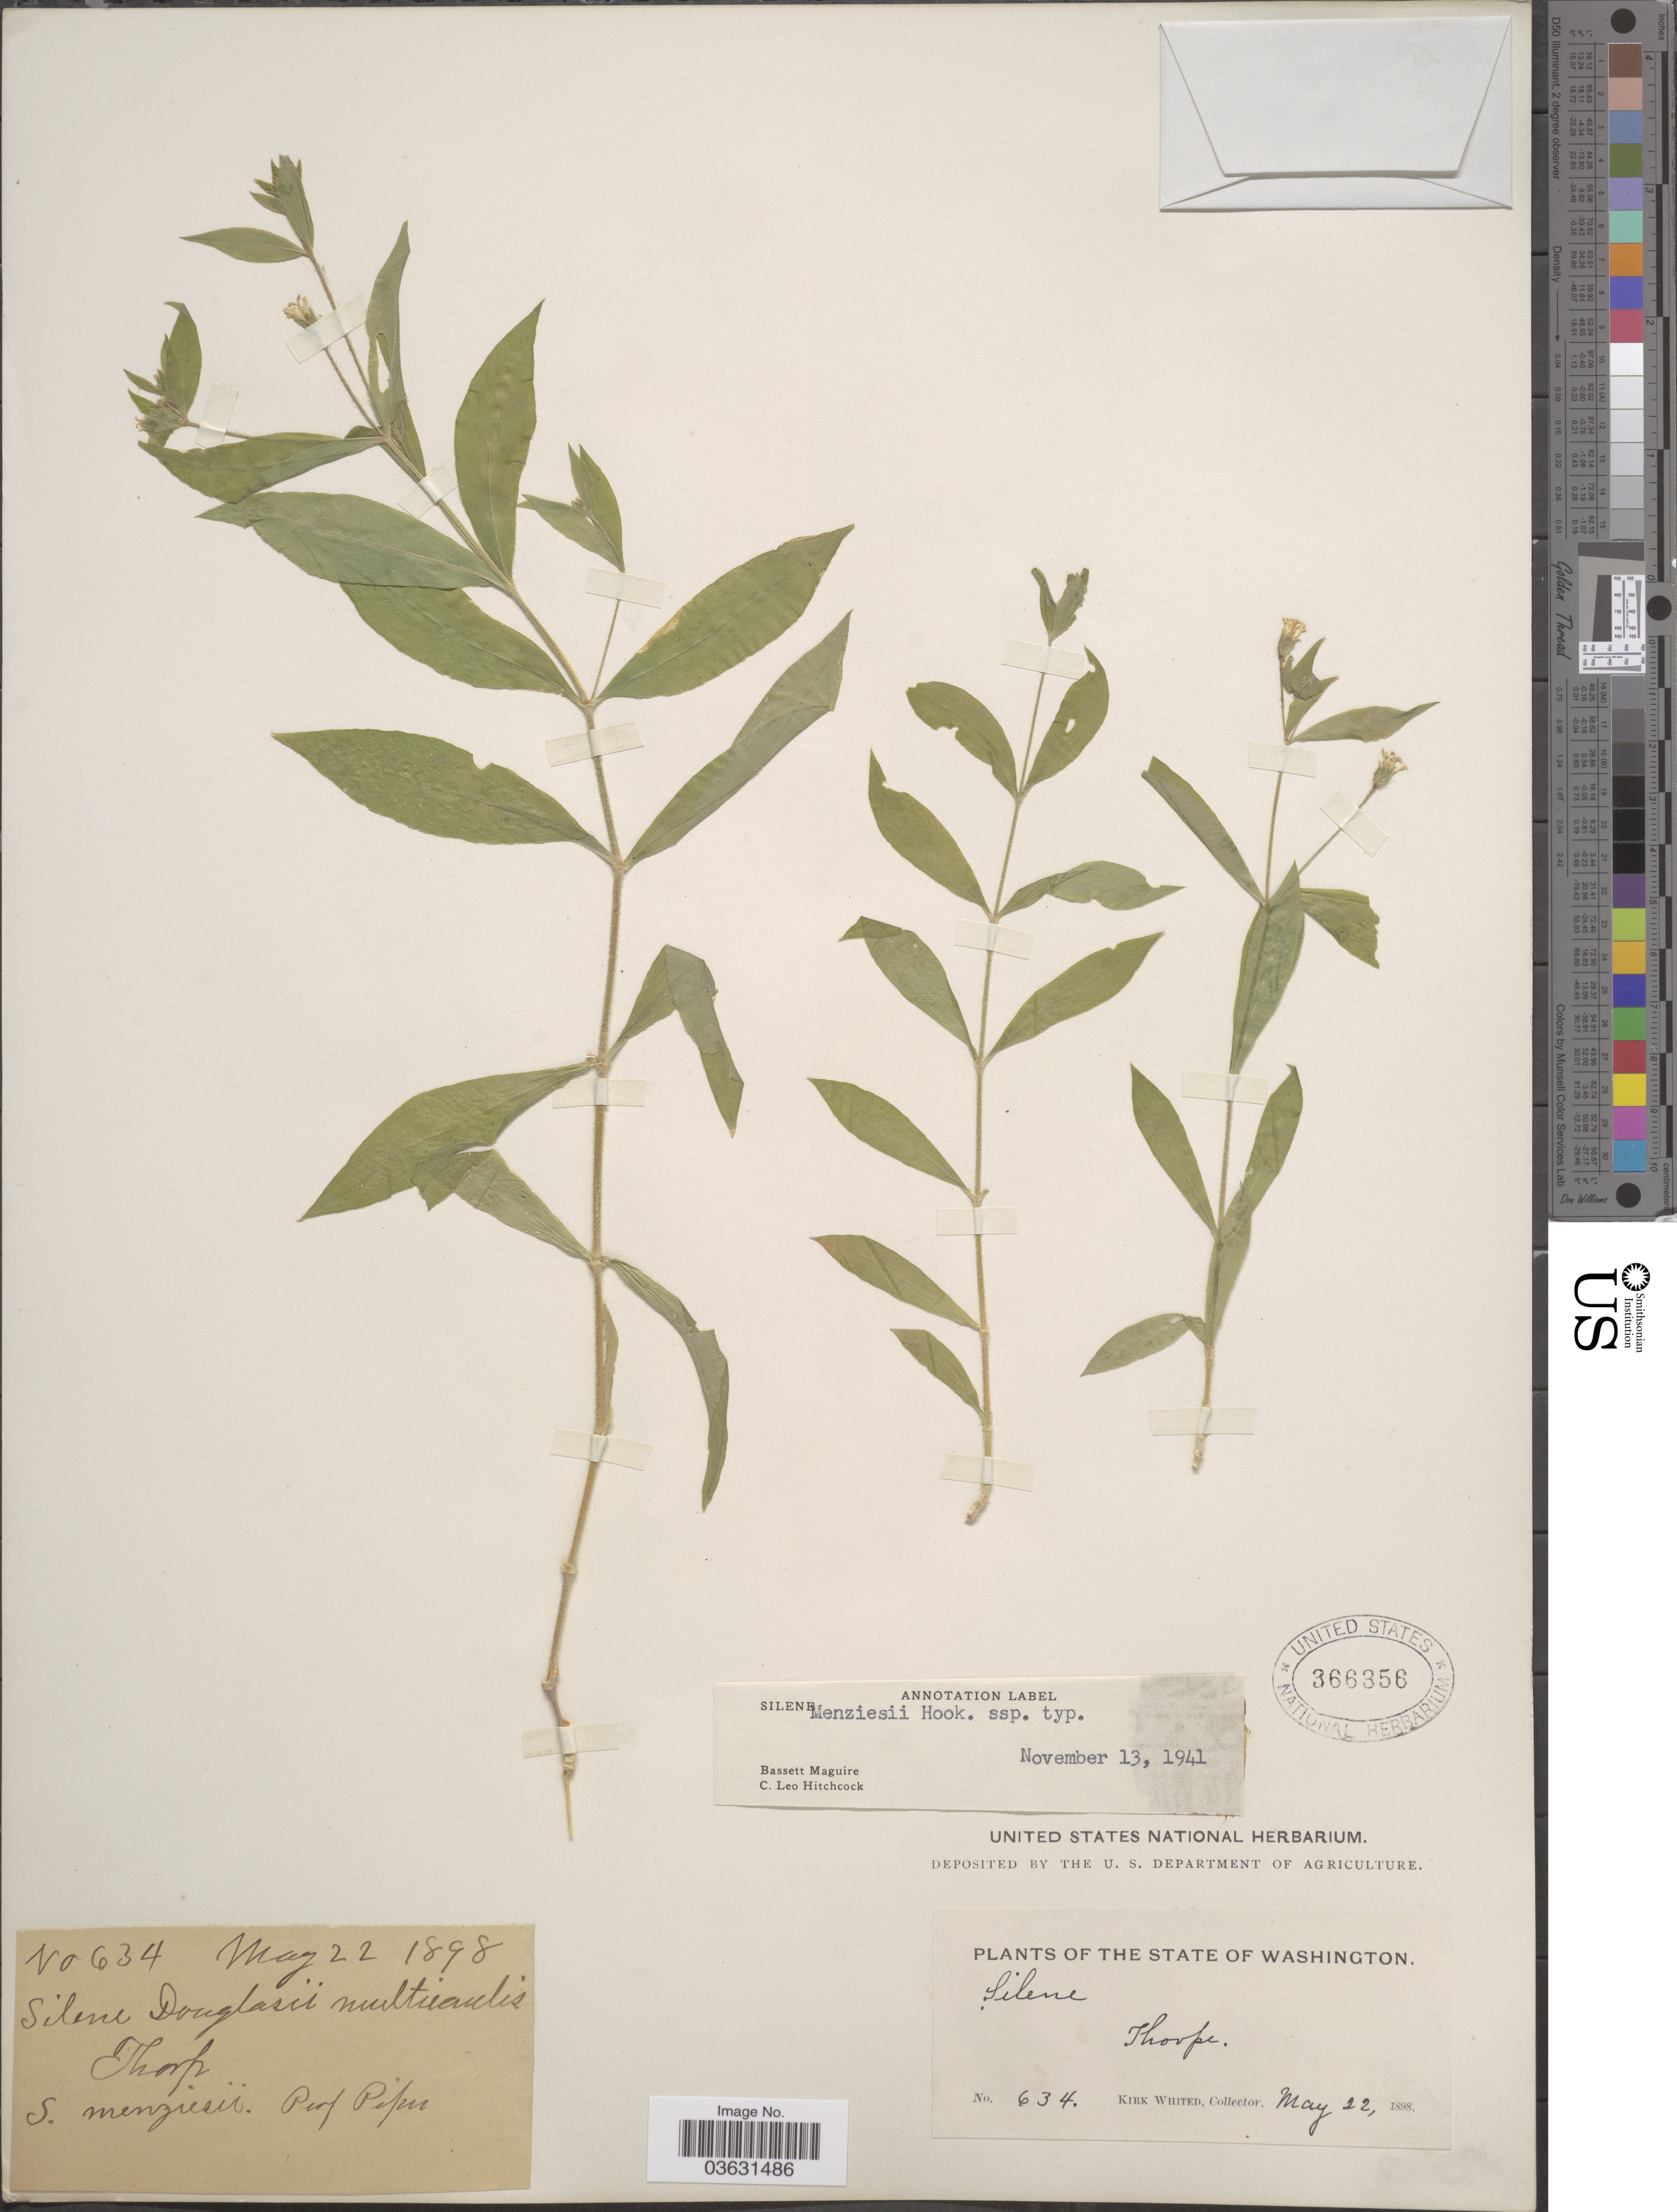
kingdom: Plantae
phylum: Tracheophyta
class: Magnoliopsida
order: Caryophyllales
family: Caryophyllaceae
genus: Silene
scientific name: Silene menziesii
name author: Hook.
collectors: K. Whited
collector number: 634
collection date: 1898-05-22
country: United States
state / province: Washington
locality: Thorpe.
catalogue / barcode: US 366356